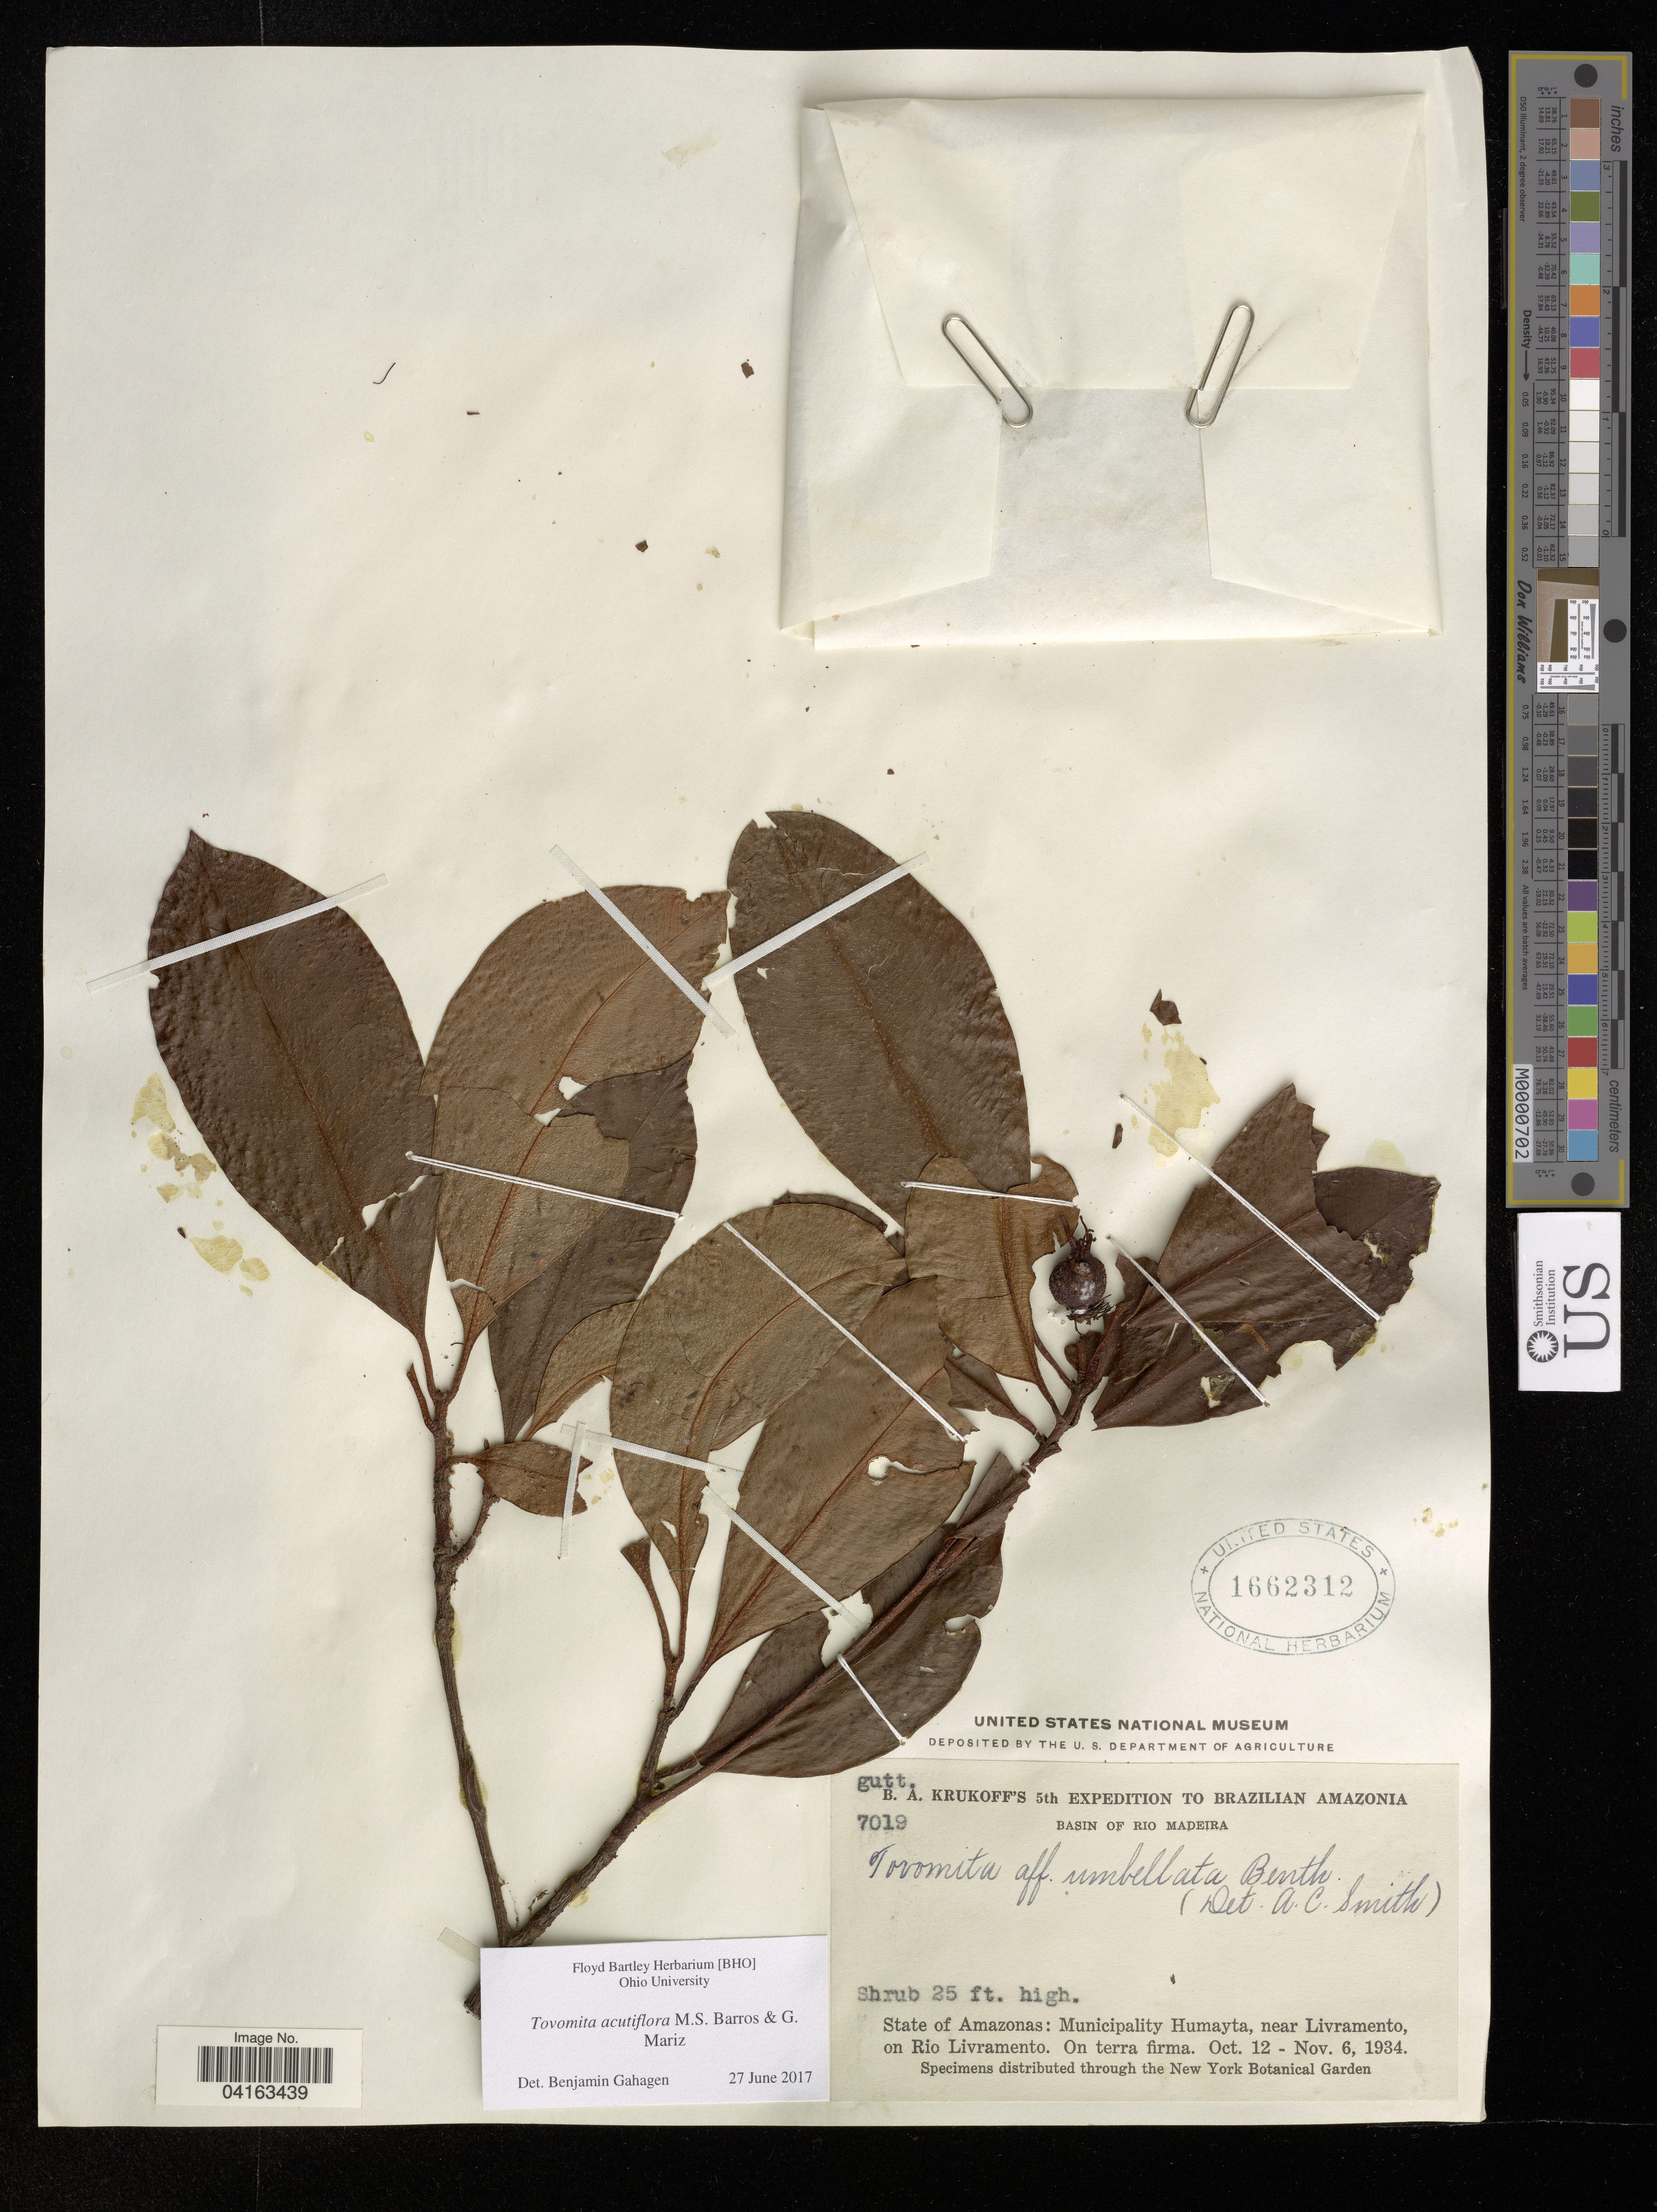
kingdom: Plantae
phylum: Tracheophyta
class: Magnoliopsida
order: Malpighiales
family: Clusiaceae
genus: Tovomita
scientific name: Tovomita acutiflora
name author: M.S. Barros & G. Mariz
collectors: B. A. Krukoff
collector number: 7019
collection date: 1934-10-12/1934-11-06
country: Brazil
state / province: Amazonas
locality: Brazilian Amazonia. Basin of Rio Madeira, Municipality Humayta, near Livramento, Rio Livramento. On terra firma.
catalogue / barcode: US 1662312